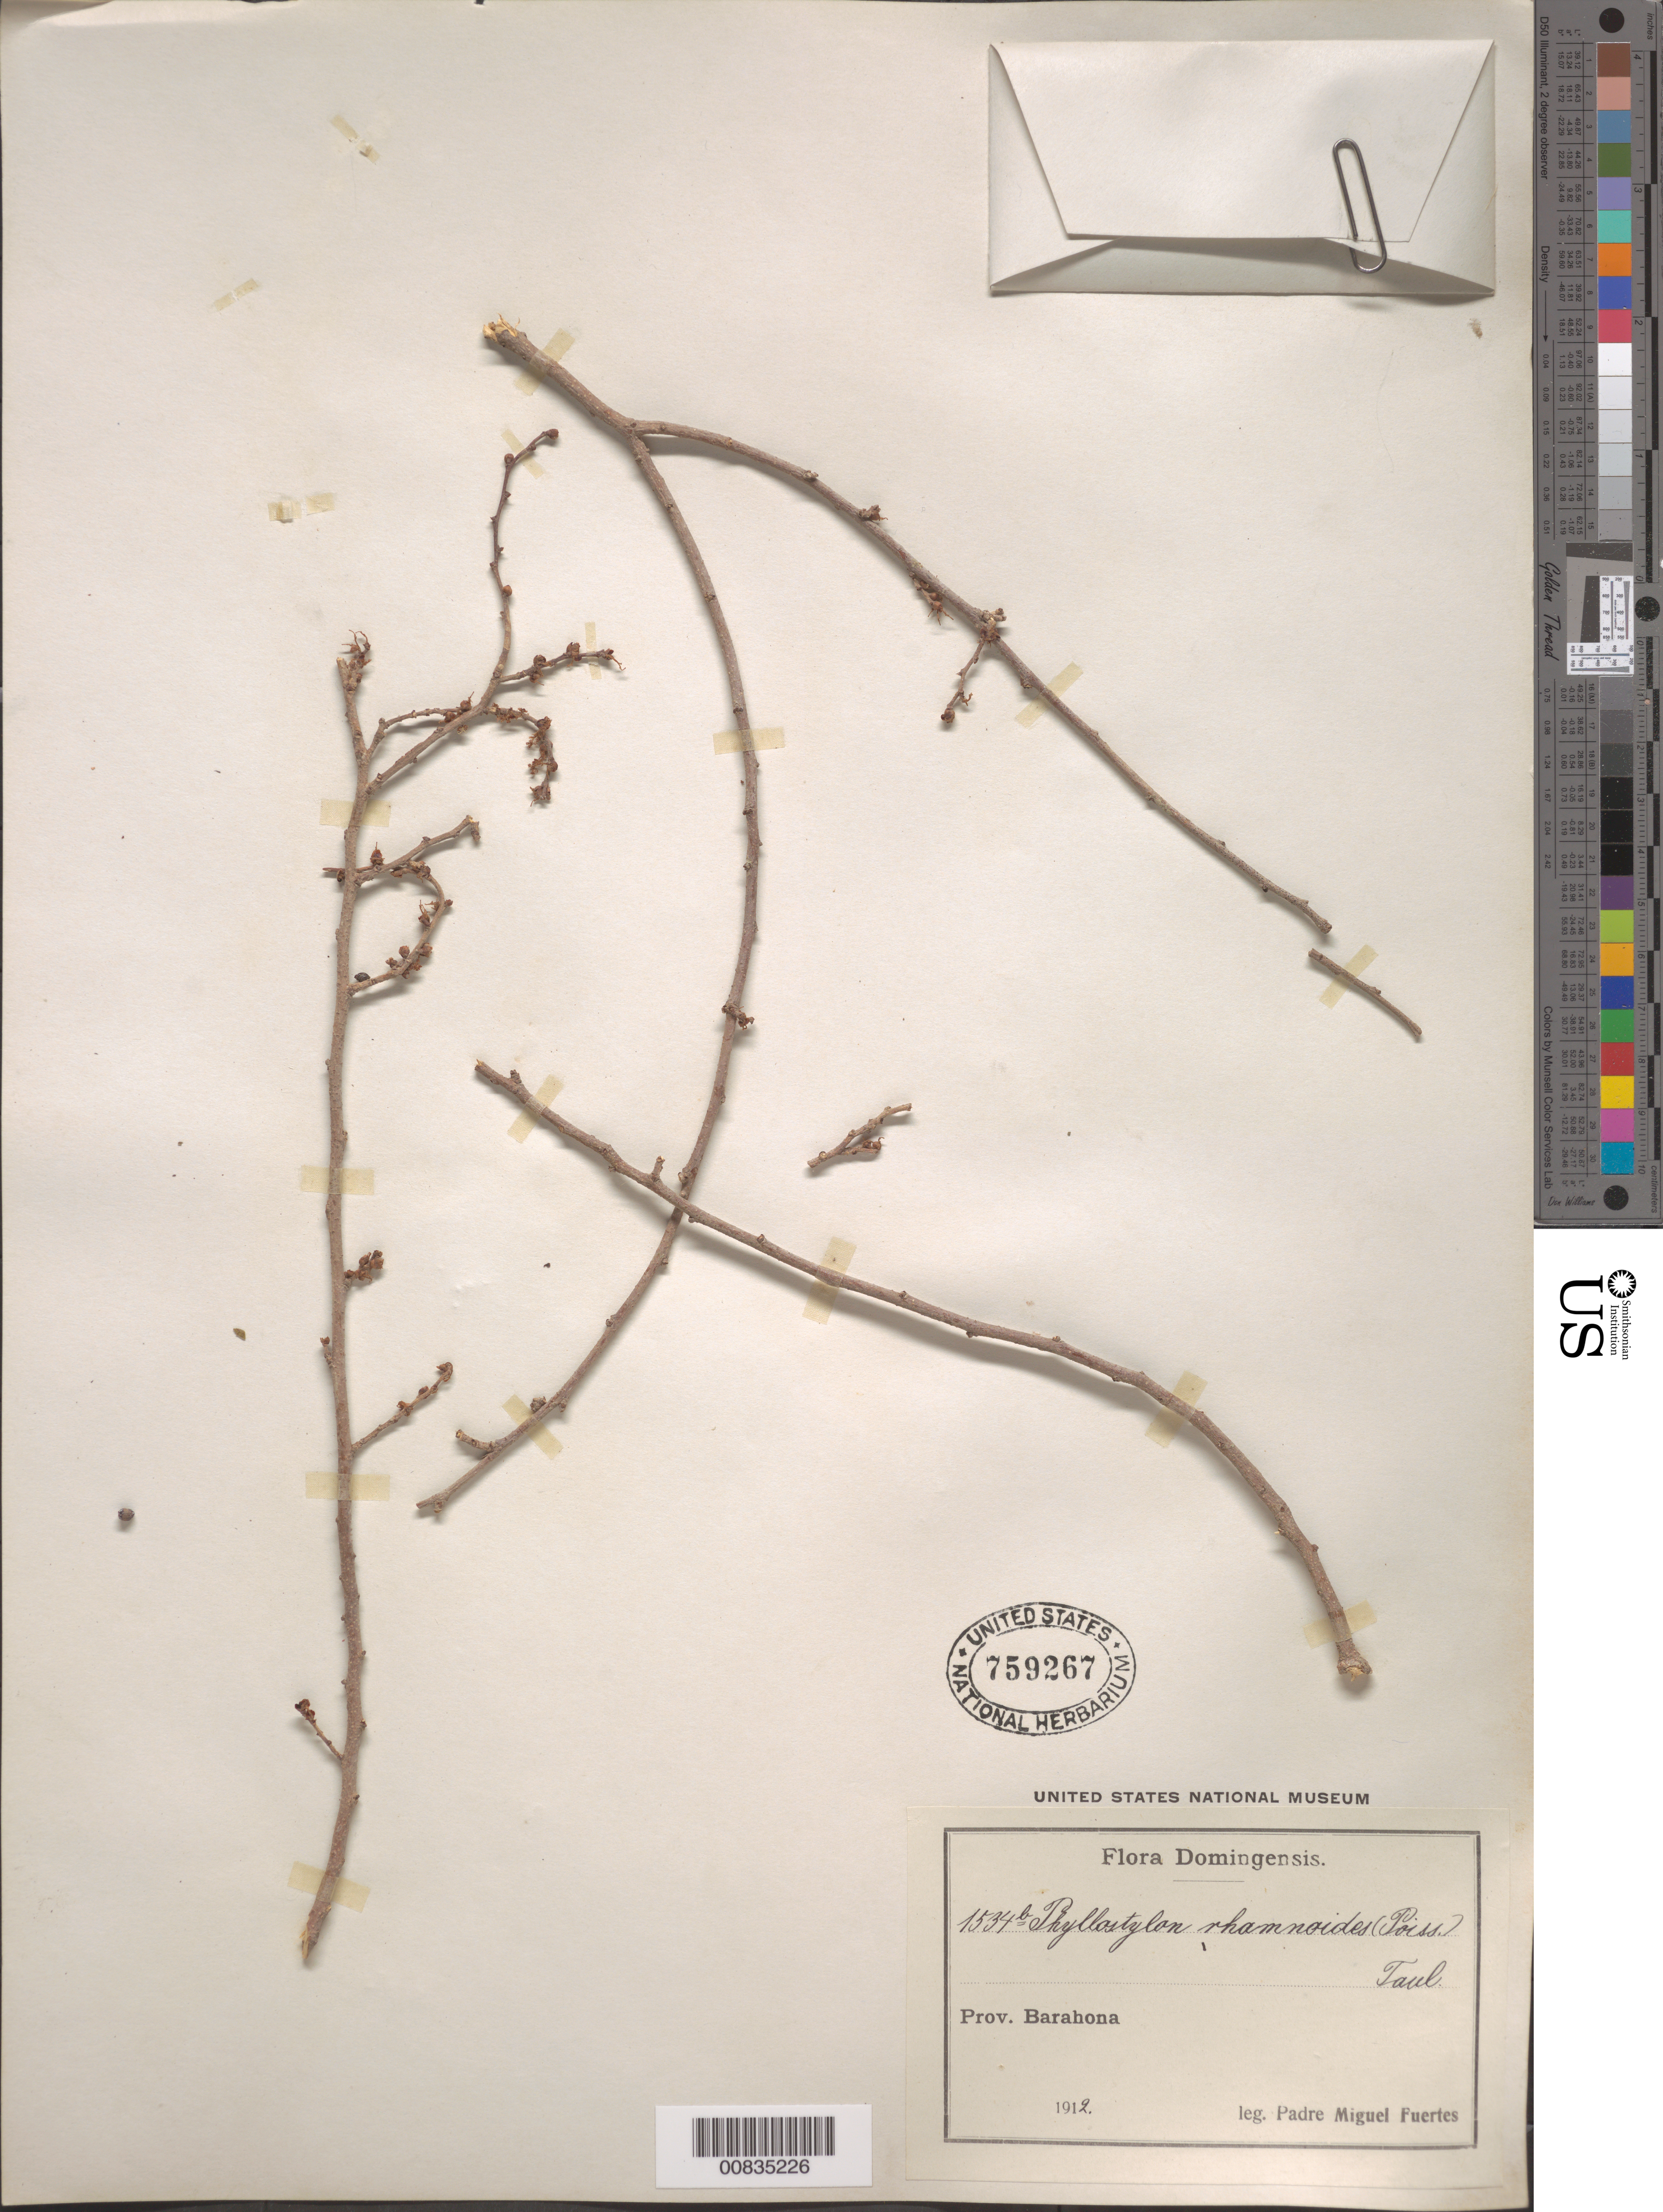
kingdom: Plantae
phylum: Tracheophyta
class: Magnoliopsida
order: Rosales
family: Ulmaceae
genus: Phyllostylon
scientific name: Phyllostylon rhamnoides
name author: (J. Poiss.) Taub.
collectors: M. D. Fuertes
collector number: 1534b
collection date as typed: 1912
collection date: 1912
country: Dominican Republic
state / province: Barahona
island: Hispaniola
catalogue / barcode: US 759267